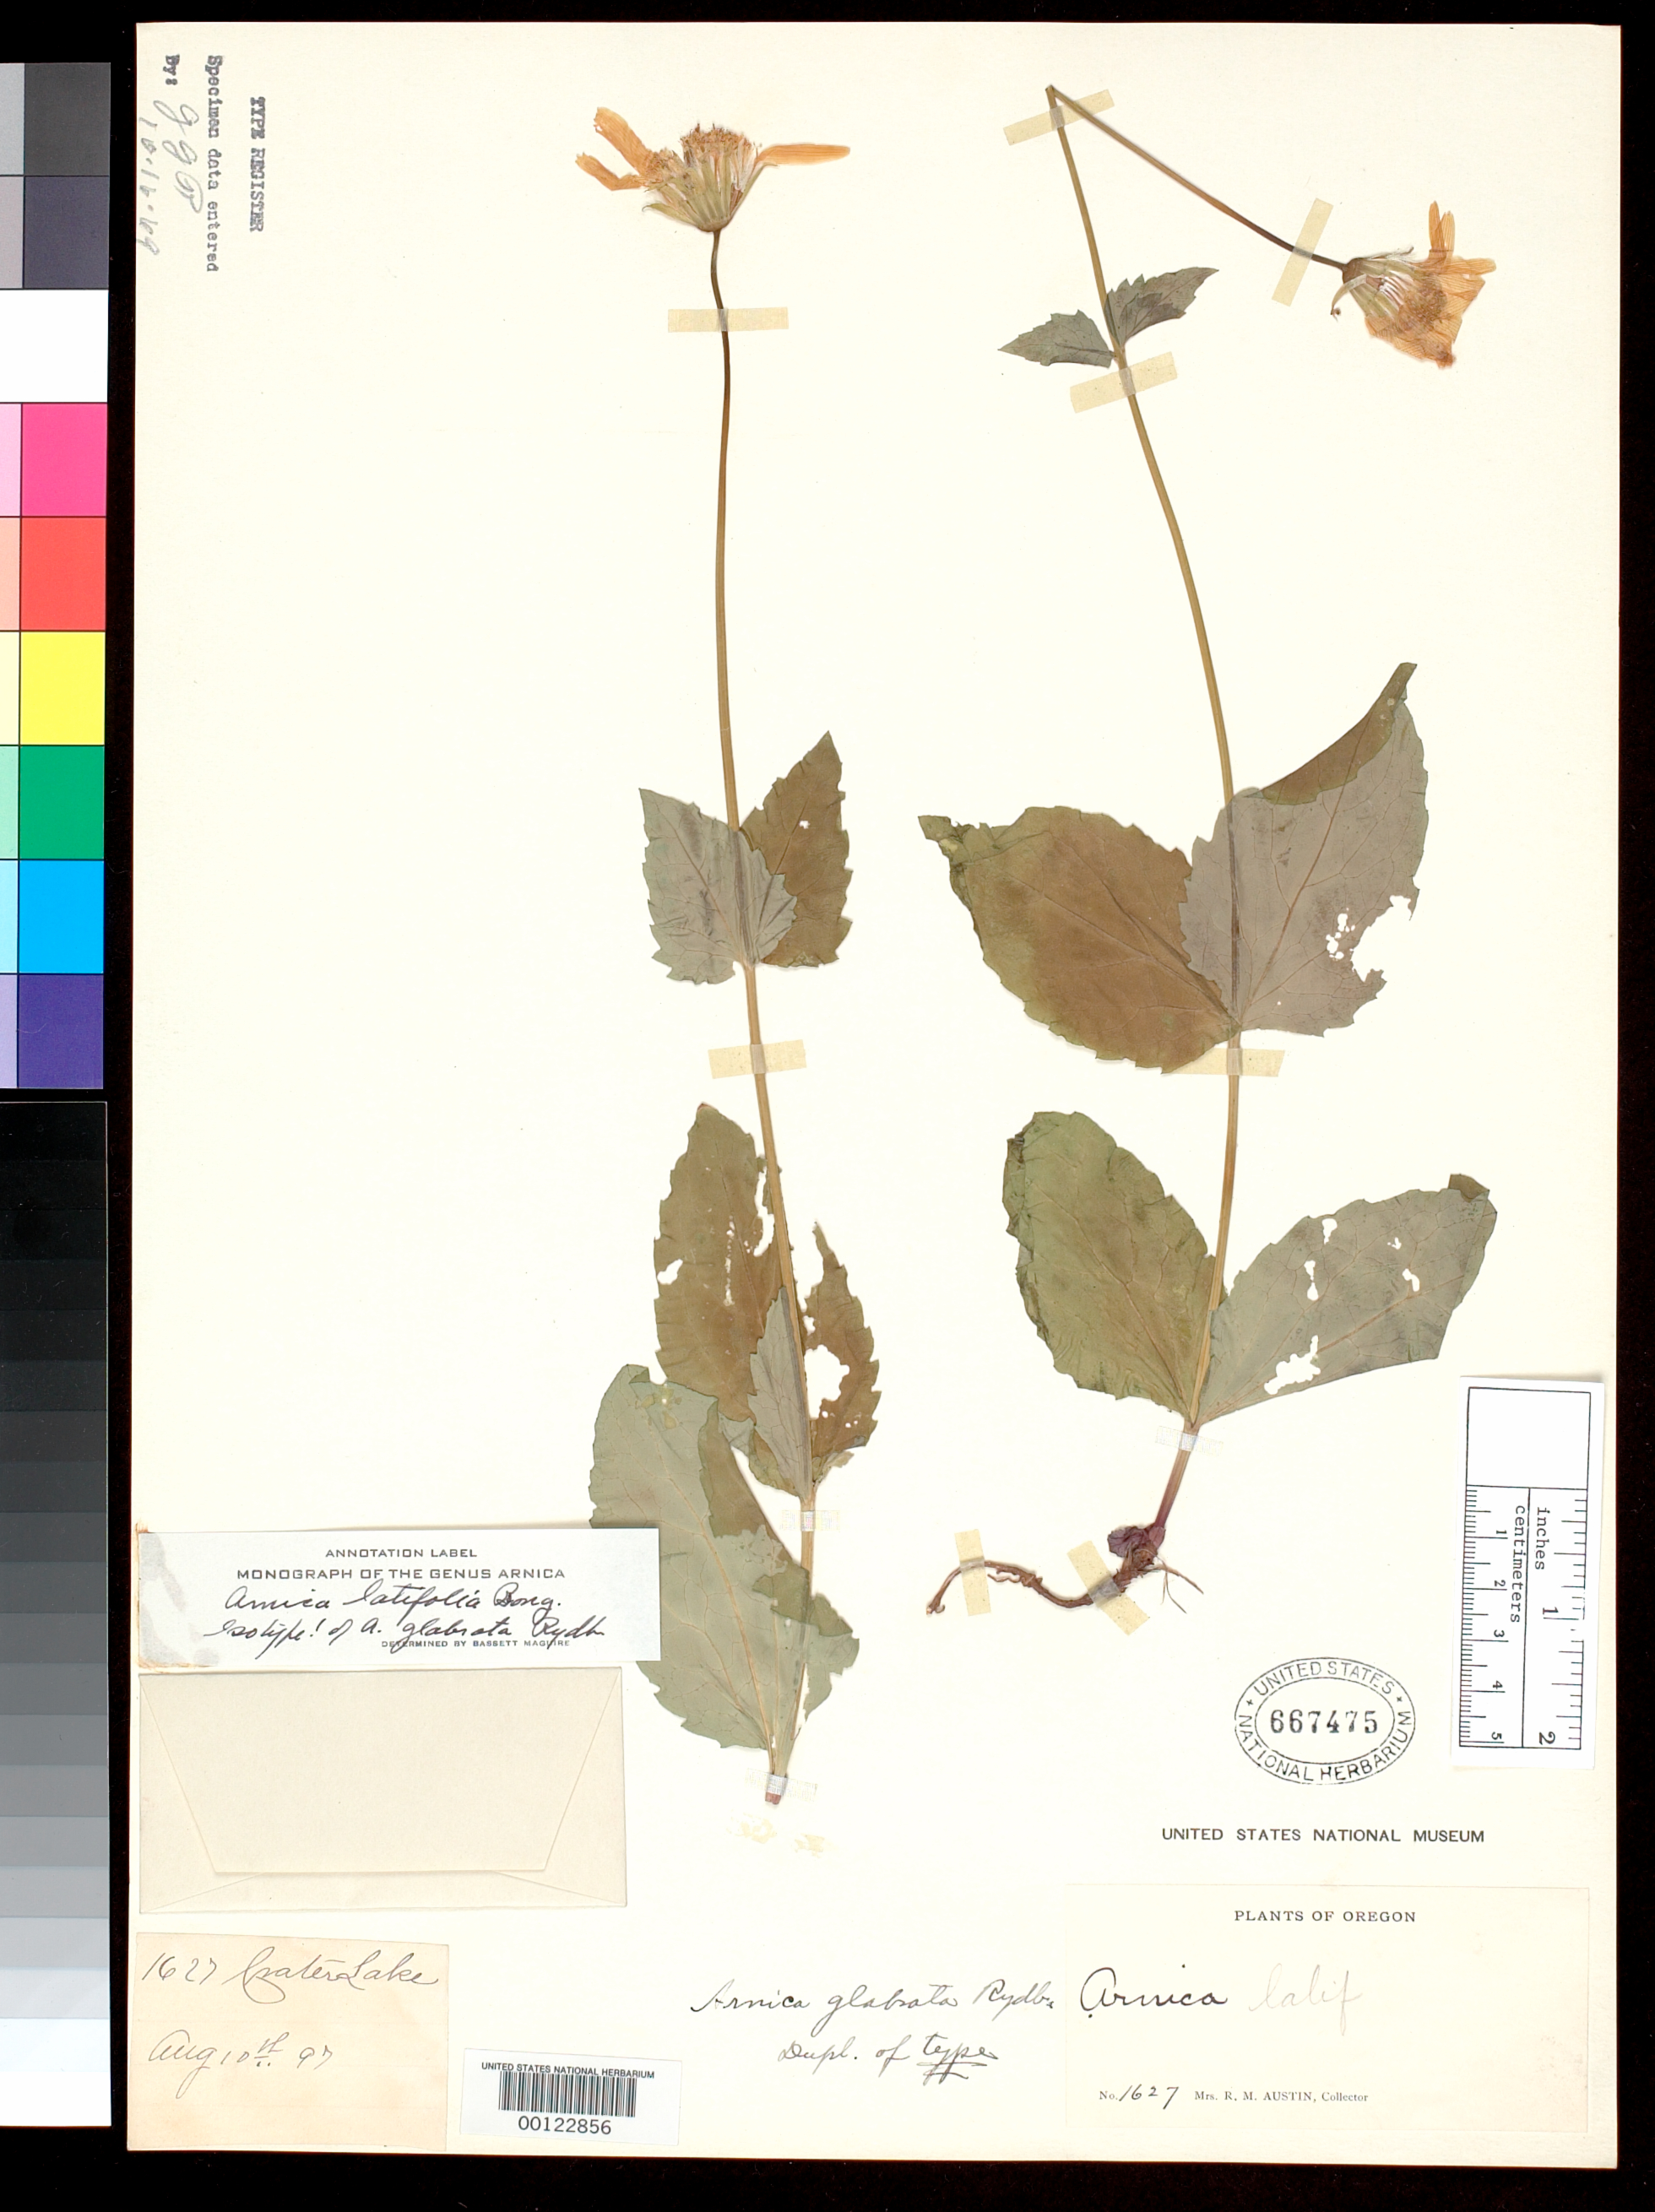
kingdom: Plantae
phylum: Tracheophyta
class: Magnoliopsida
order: Asterales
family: Asteraceae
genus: Arnica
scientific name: Arnica glabrata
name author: Rydb.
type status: Isotype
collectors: R. Austin & C. Bruce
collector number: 1627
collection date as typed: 10 Aug 1897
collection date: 1897-08-10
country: United States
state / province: Oregon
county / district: Klamath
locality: Crater Lake National Park.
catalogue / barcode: US 667475